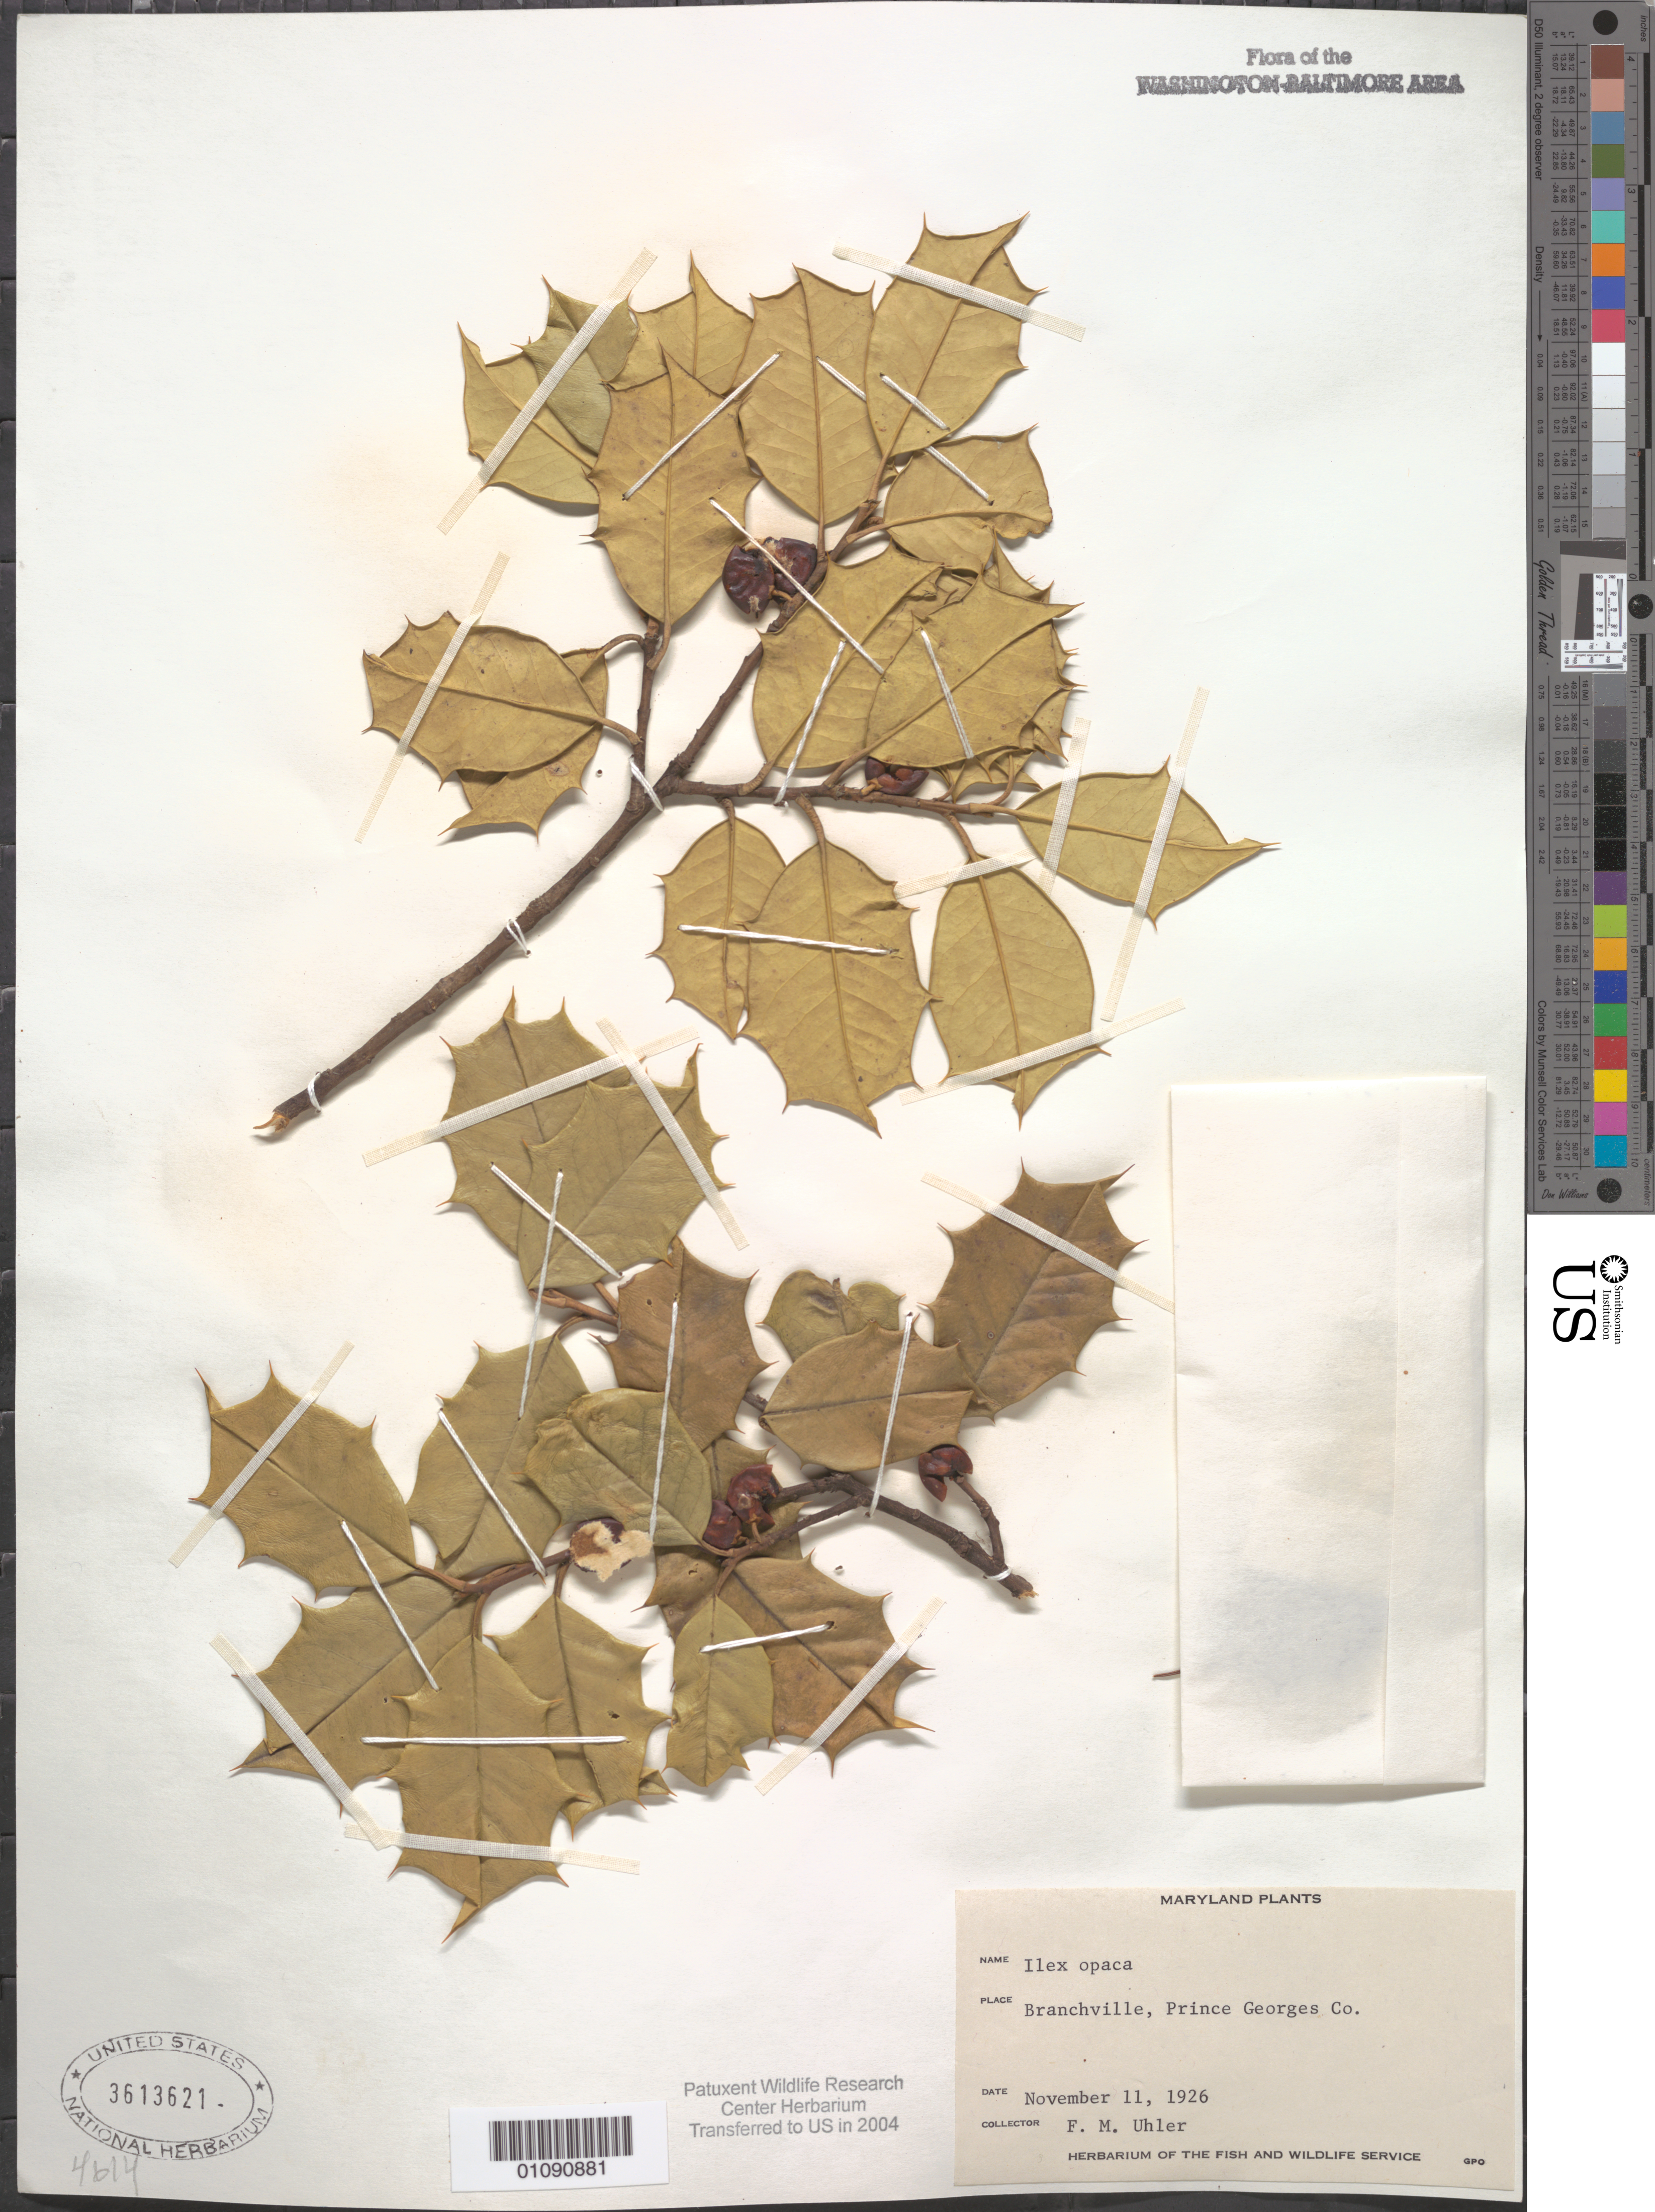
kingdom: Plantae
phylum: Tracheophyta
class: Magnoliopsida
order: Aquifoliales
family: Aquifoliaceae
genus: Ilex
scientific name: Ilex opaca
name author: Aiton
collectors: F. M. Uhler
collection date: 1926-11-11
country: United States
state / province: Maryland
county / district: Prince George's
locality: Branchville.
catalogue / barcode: US 3613621